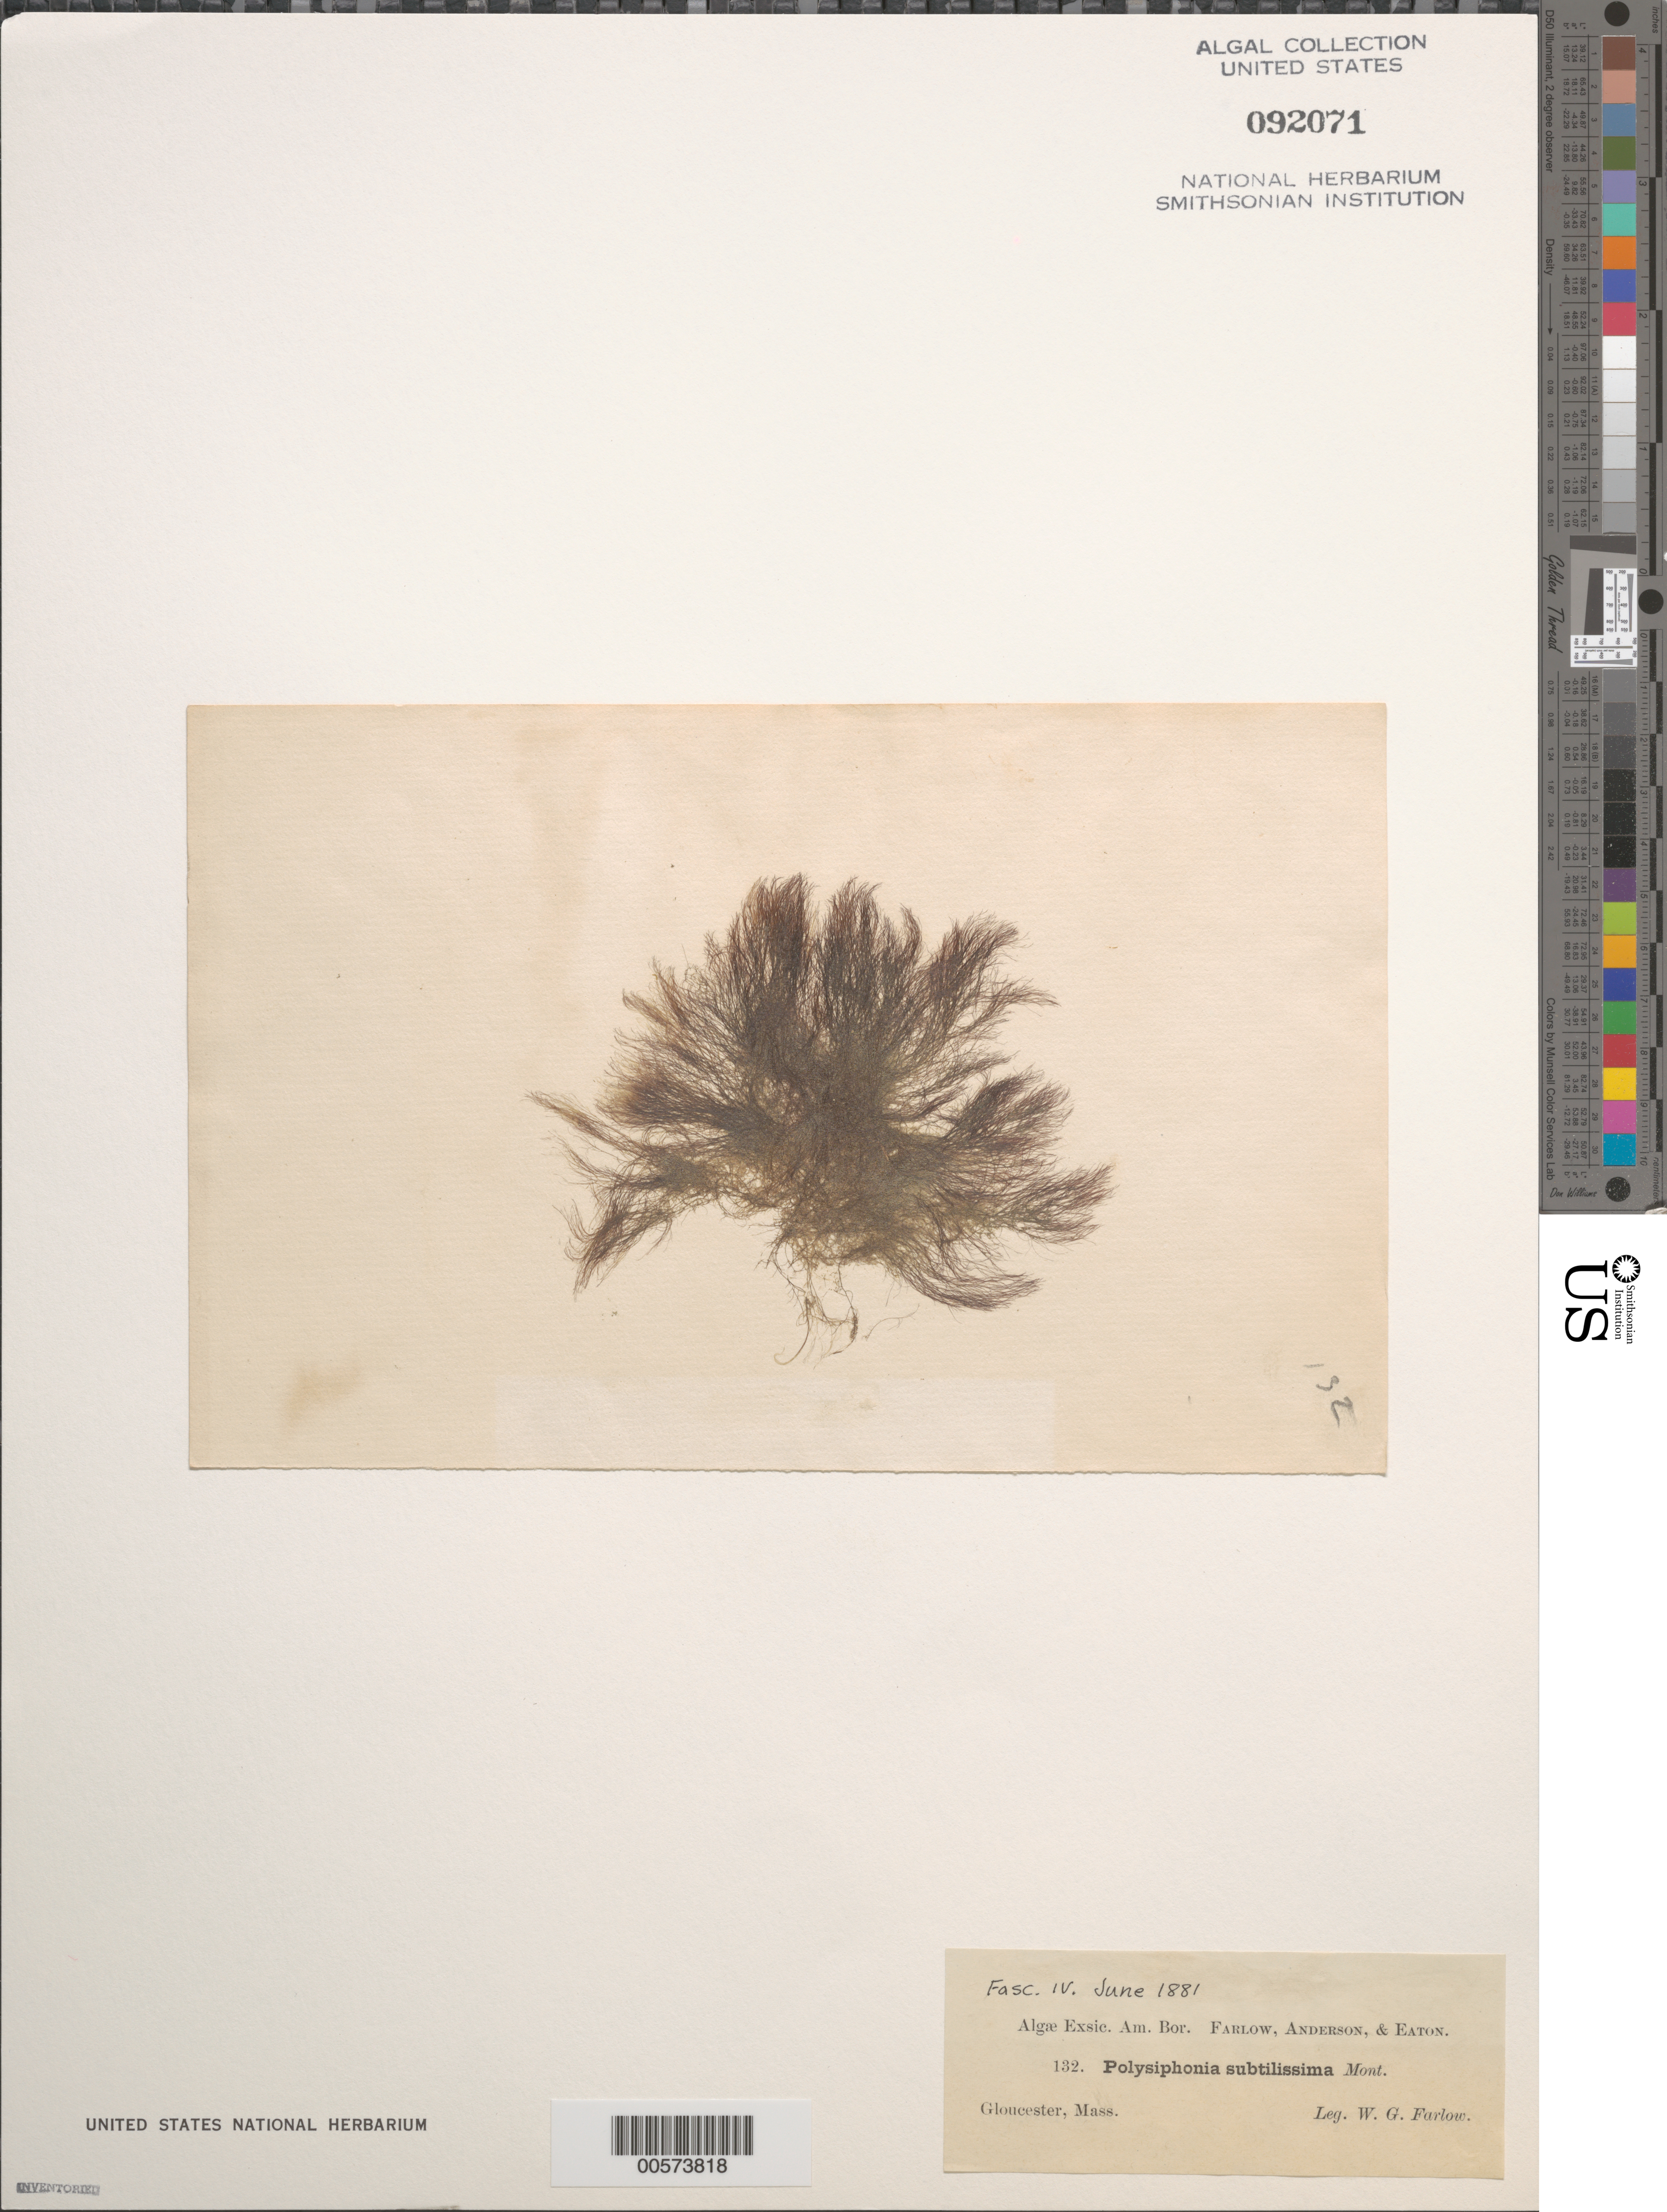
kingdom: Plantae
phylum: Rhodophyta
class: Florideophyceae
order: Ceramiales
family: Rhodomelaceae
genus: Polysiphonia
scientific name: Polysiphonia subtilissima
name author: Mont.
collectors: W. G. Farlow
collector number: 132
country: United States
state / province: Massachusetts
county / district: Essex County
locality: Gloucester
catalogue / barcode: US 92071